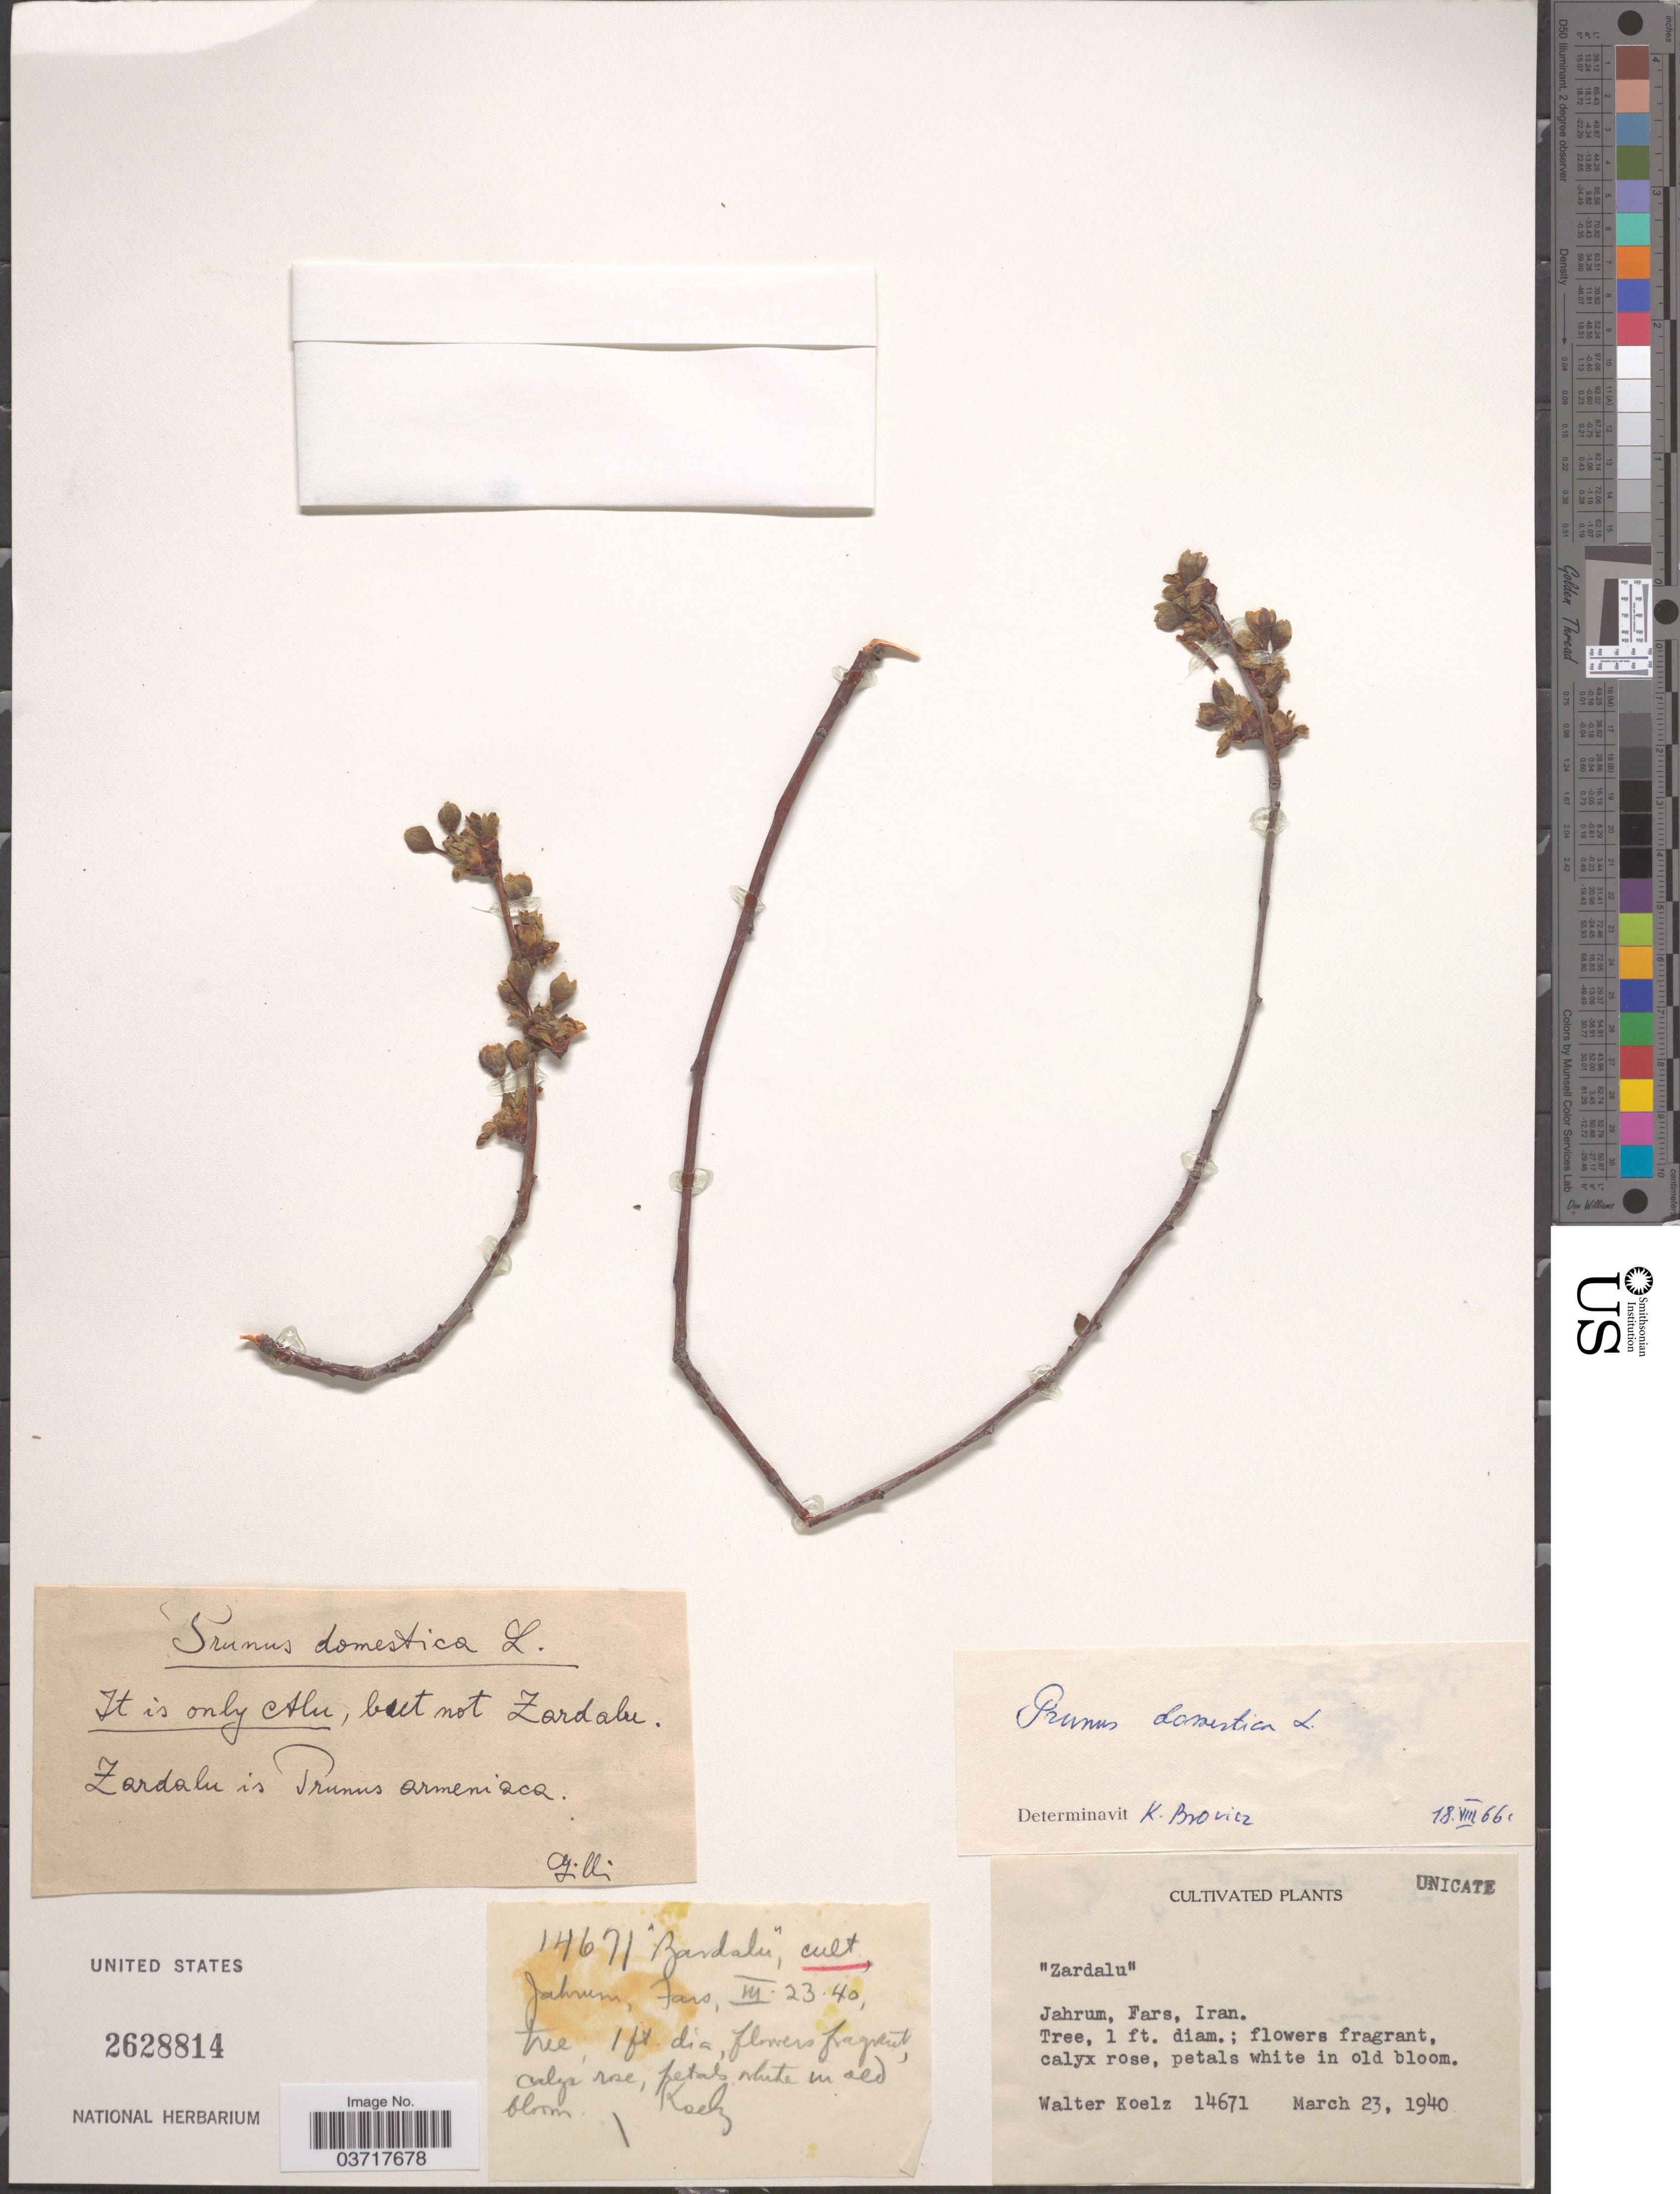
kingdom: Plantae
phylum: Tracheophyta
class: Magnoliopsida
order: Rosales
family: Rosaceae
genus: Prunus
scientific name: Prunus domestica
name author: L.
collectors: W. N. Koelz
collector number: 14671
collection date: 1940-03-23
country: Iran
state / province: Fars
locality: Jahrum. Bardalu [unsure placement].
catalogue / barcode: US 2628814